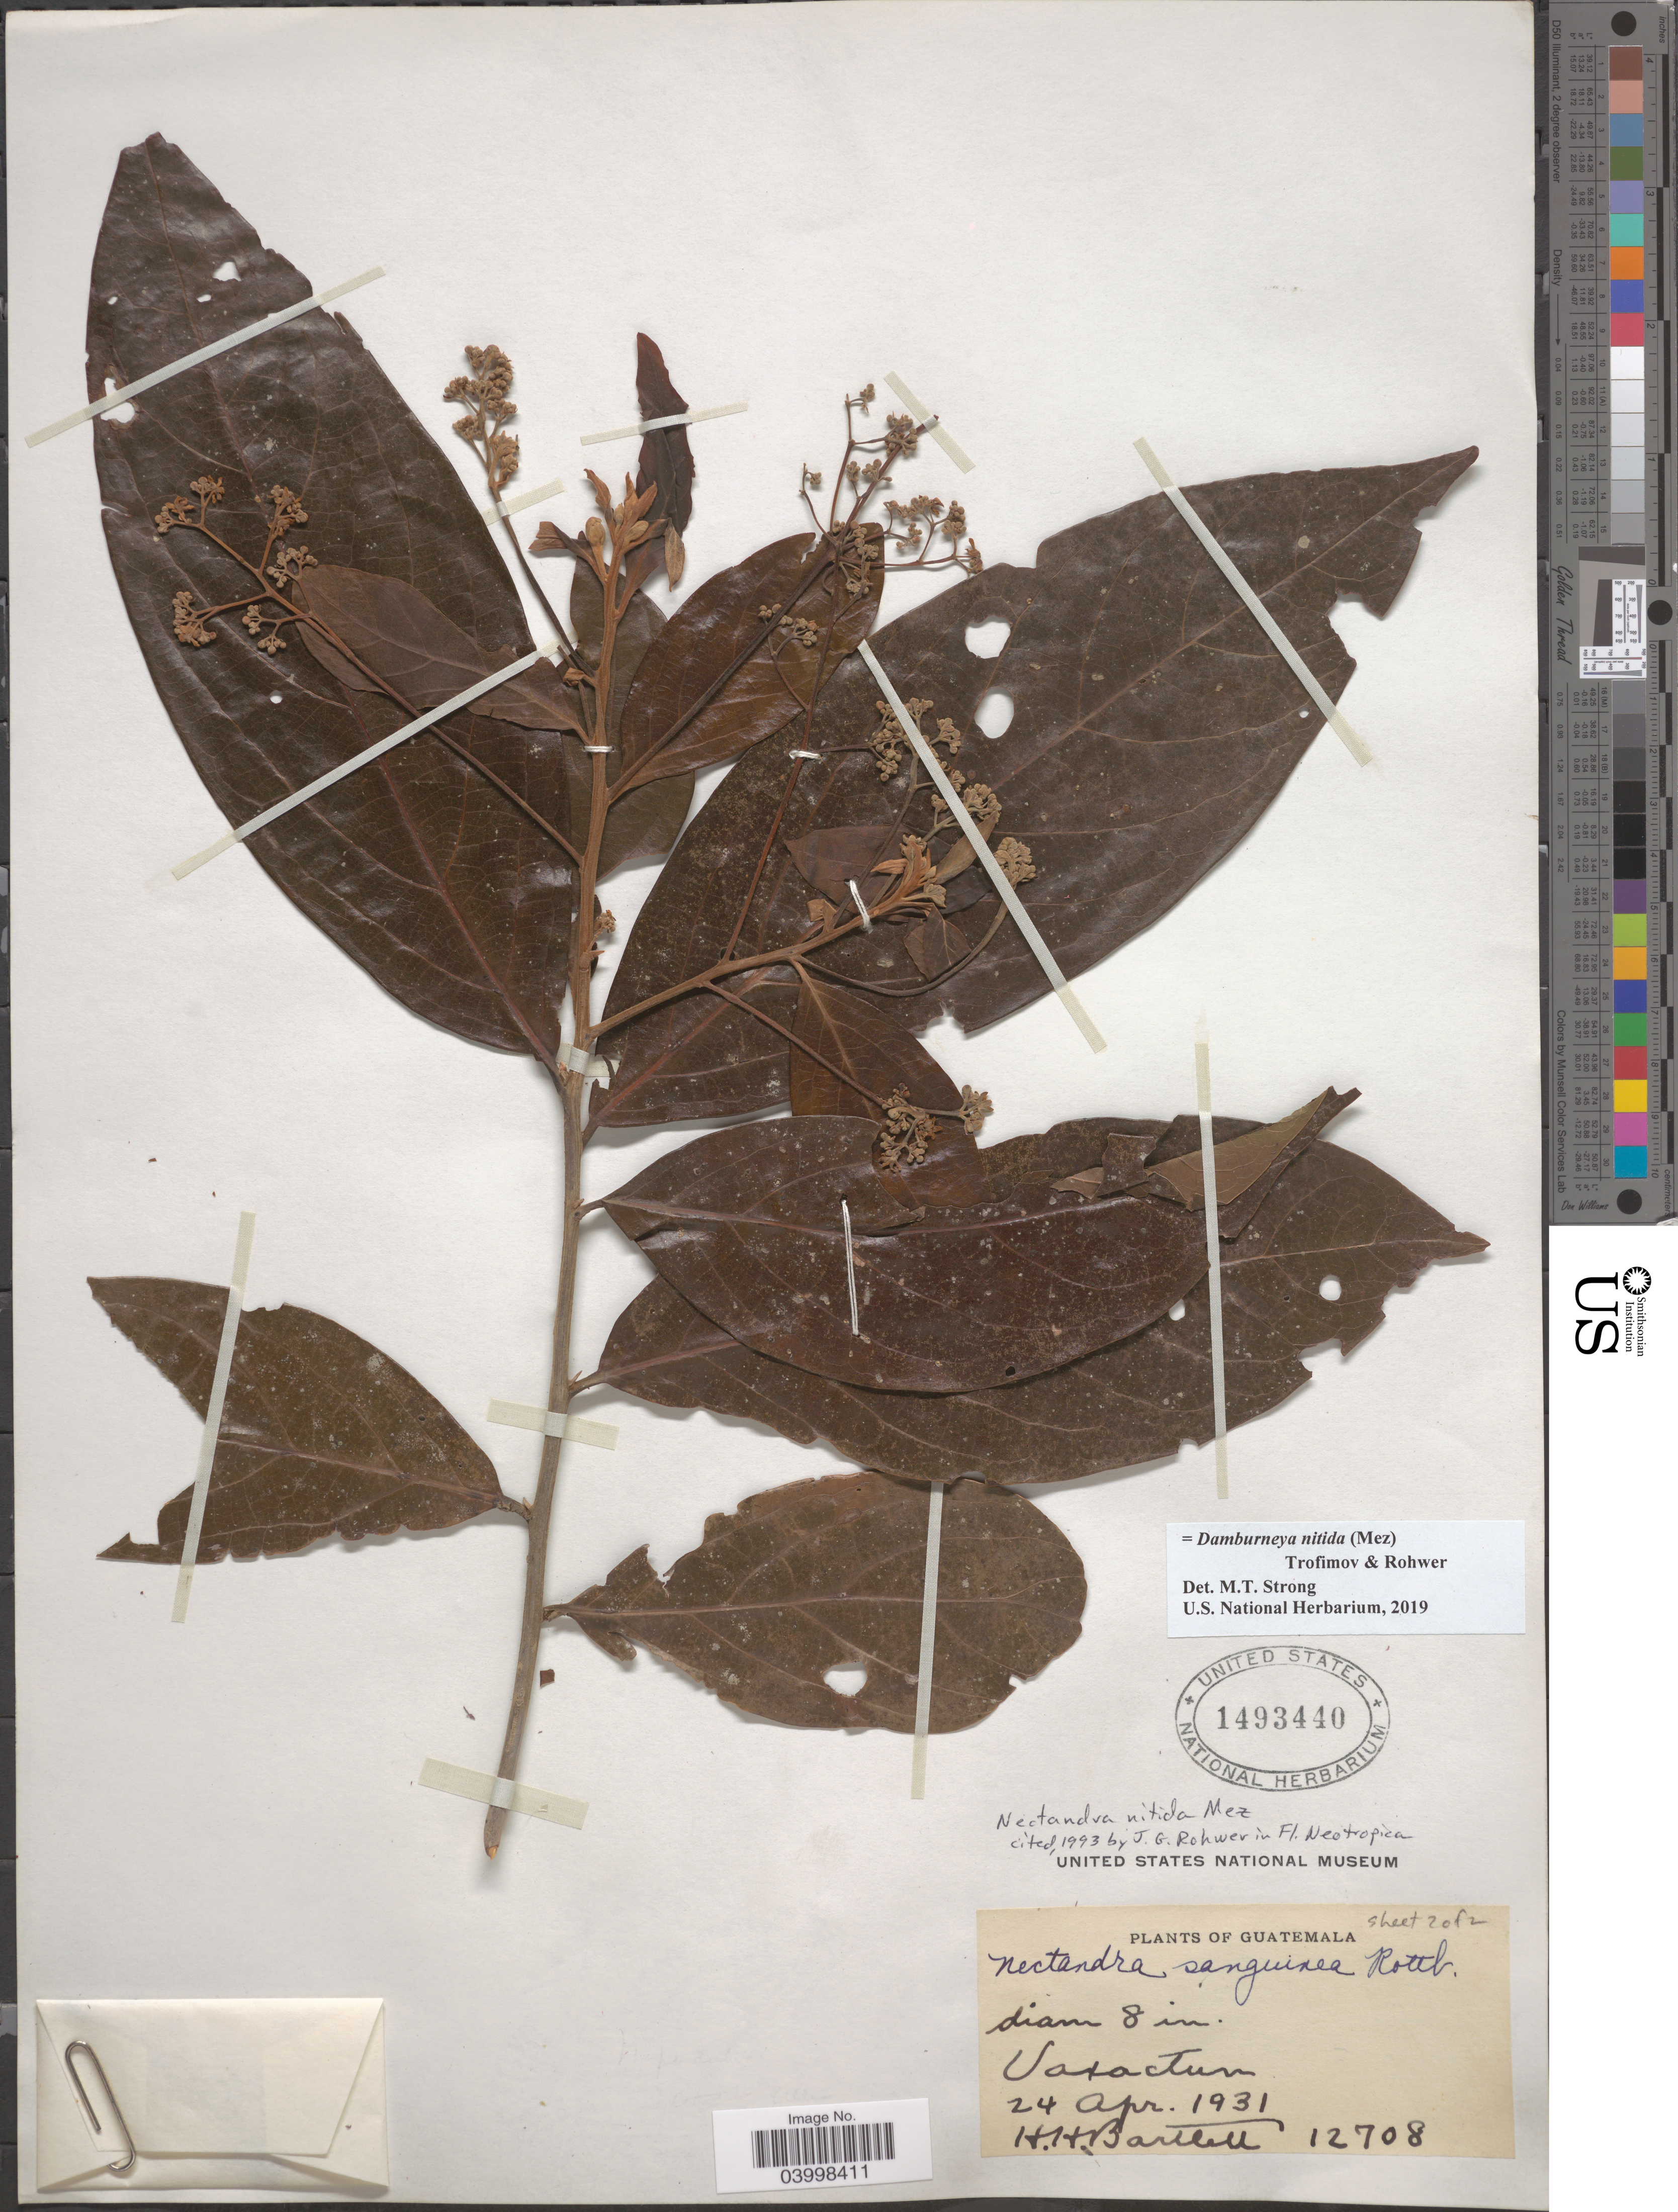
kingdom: Plantae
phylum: Tracheophyta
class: Magnoliopsida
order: Laurales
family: Lauraceae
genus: Damburneya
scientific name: Damburneya nitida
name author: (Mez) Trofimov & Rohwer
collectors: H. H. Bartlett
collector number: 12708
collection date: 1931-04-24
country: Guatemala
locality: Uaxactun.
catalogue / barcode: US 1493440